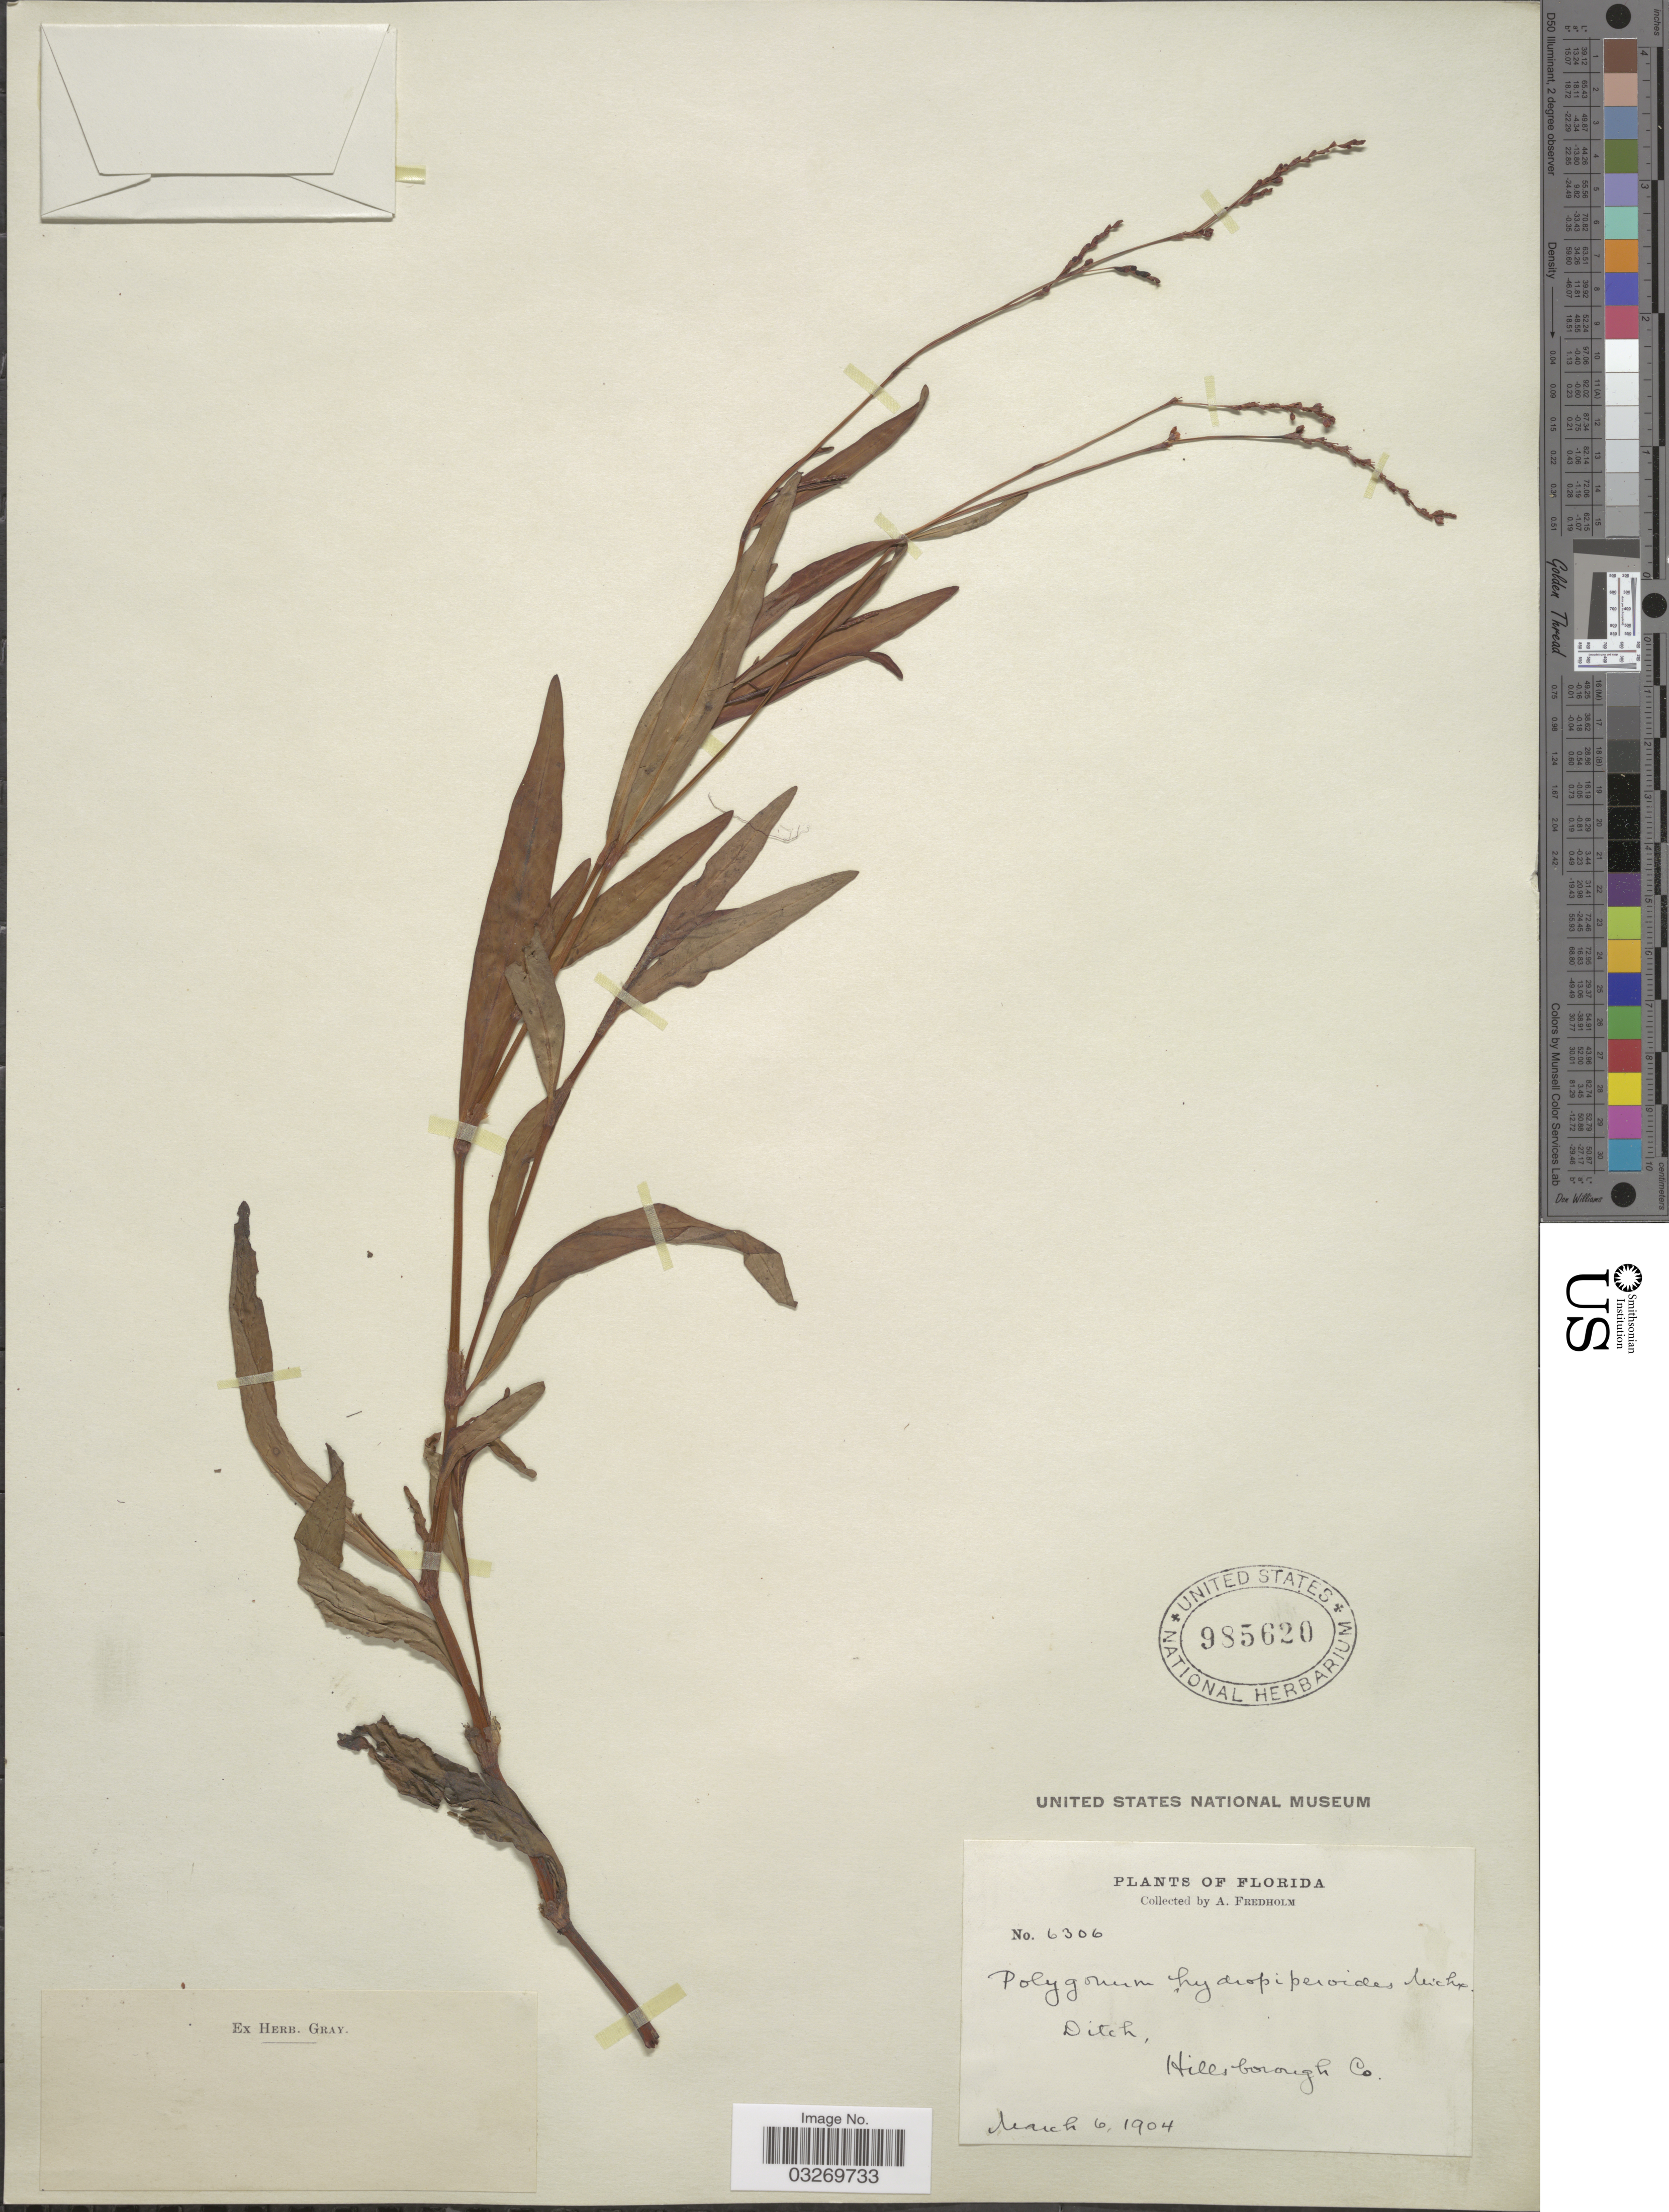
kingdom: Plantae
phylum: Tracheophyta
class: Magnoliopsida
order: Caryophyllales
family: Polygonaceae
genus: Persicaria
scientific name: Persicaria hydropiperoides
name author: (Michx.) Small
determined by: Atha, D. E.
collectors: A. Fredholm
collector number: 6306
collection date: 1904-03-06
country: United States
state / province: Florida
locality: Ditch, Hillborough Co.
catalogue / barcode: US 985620